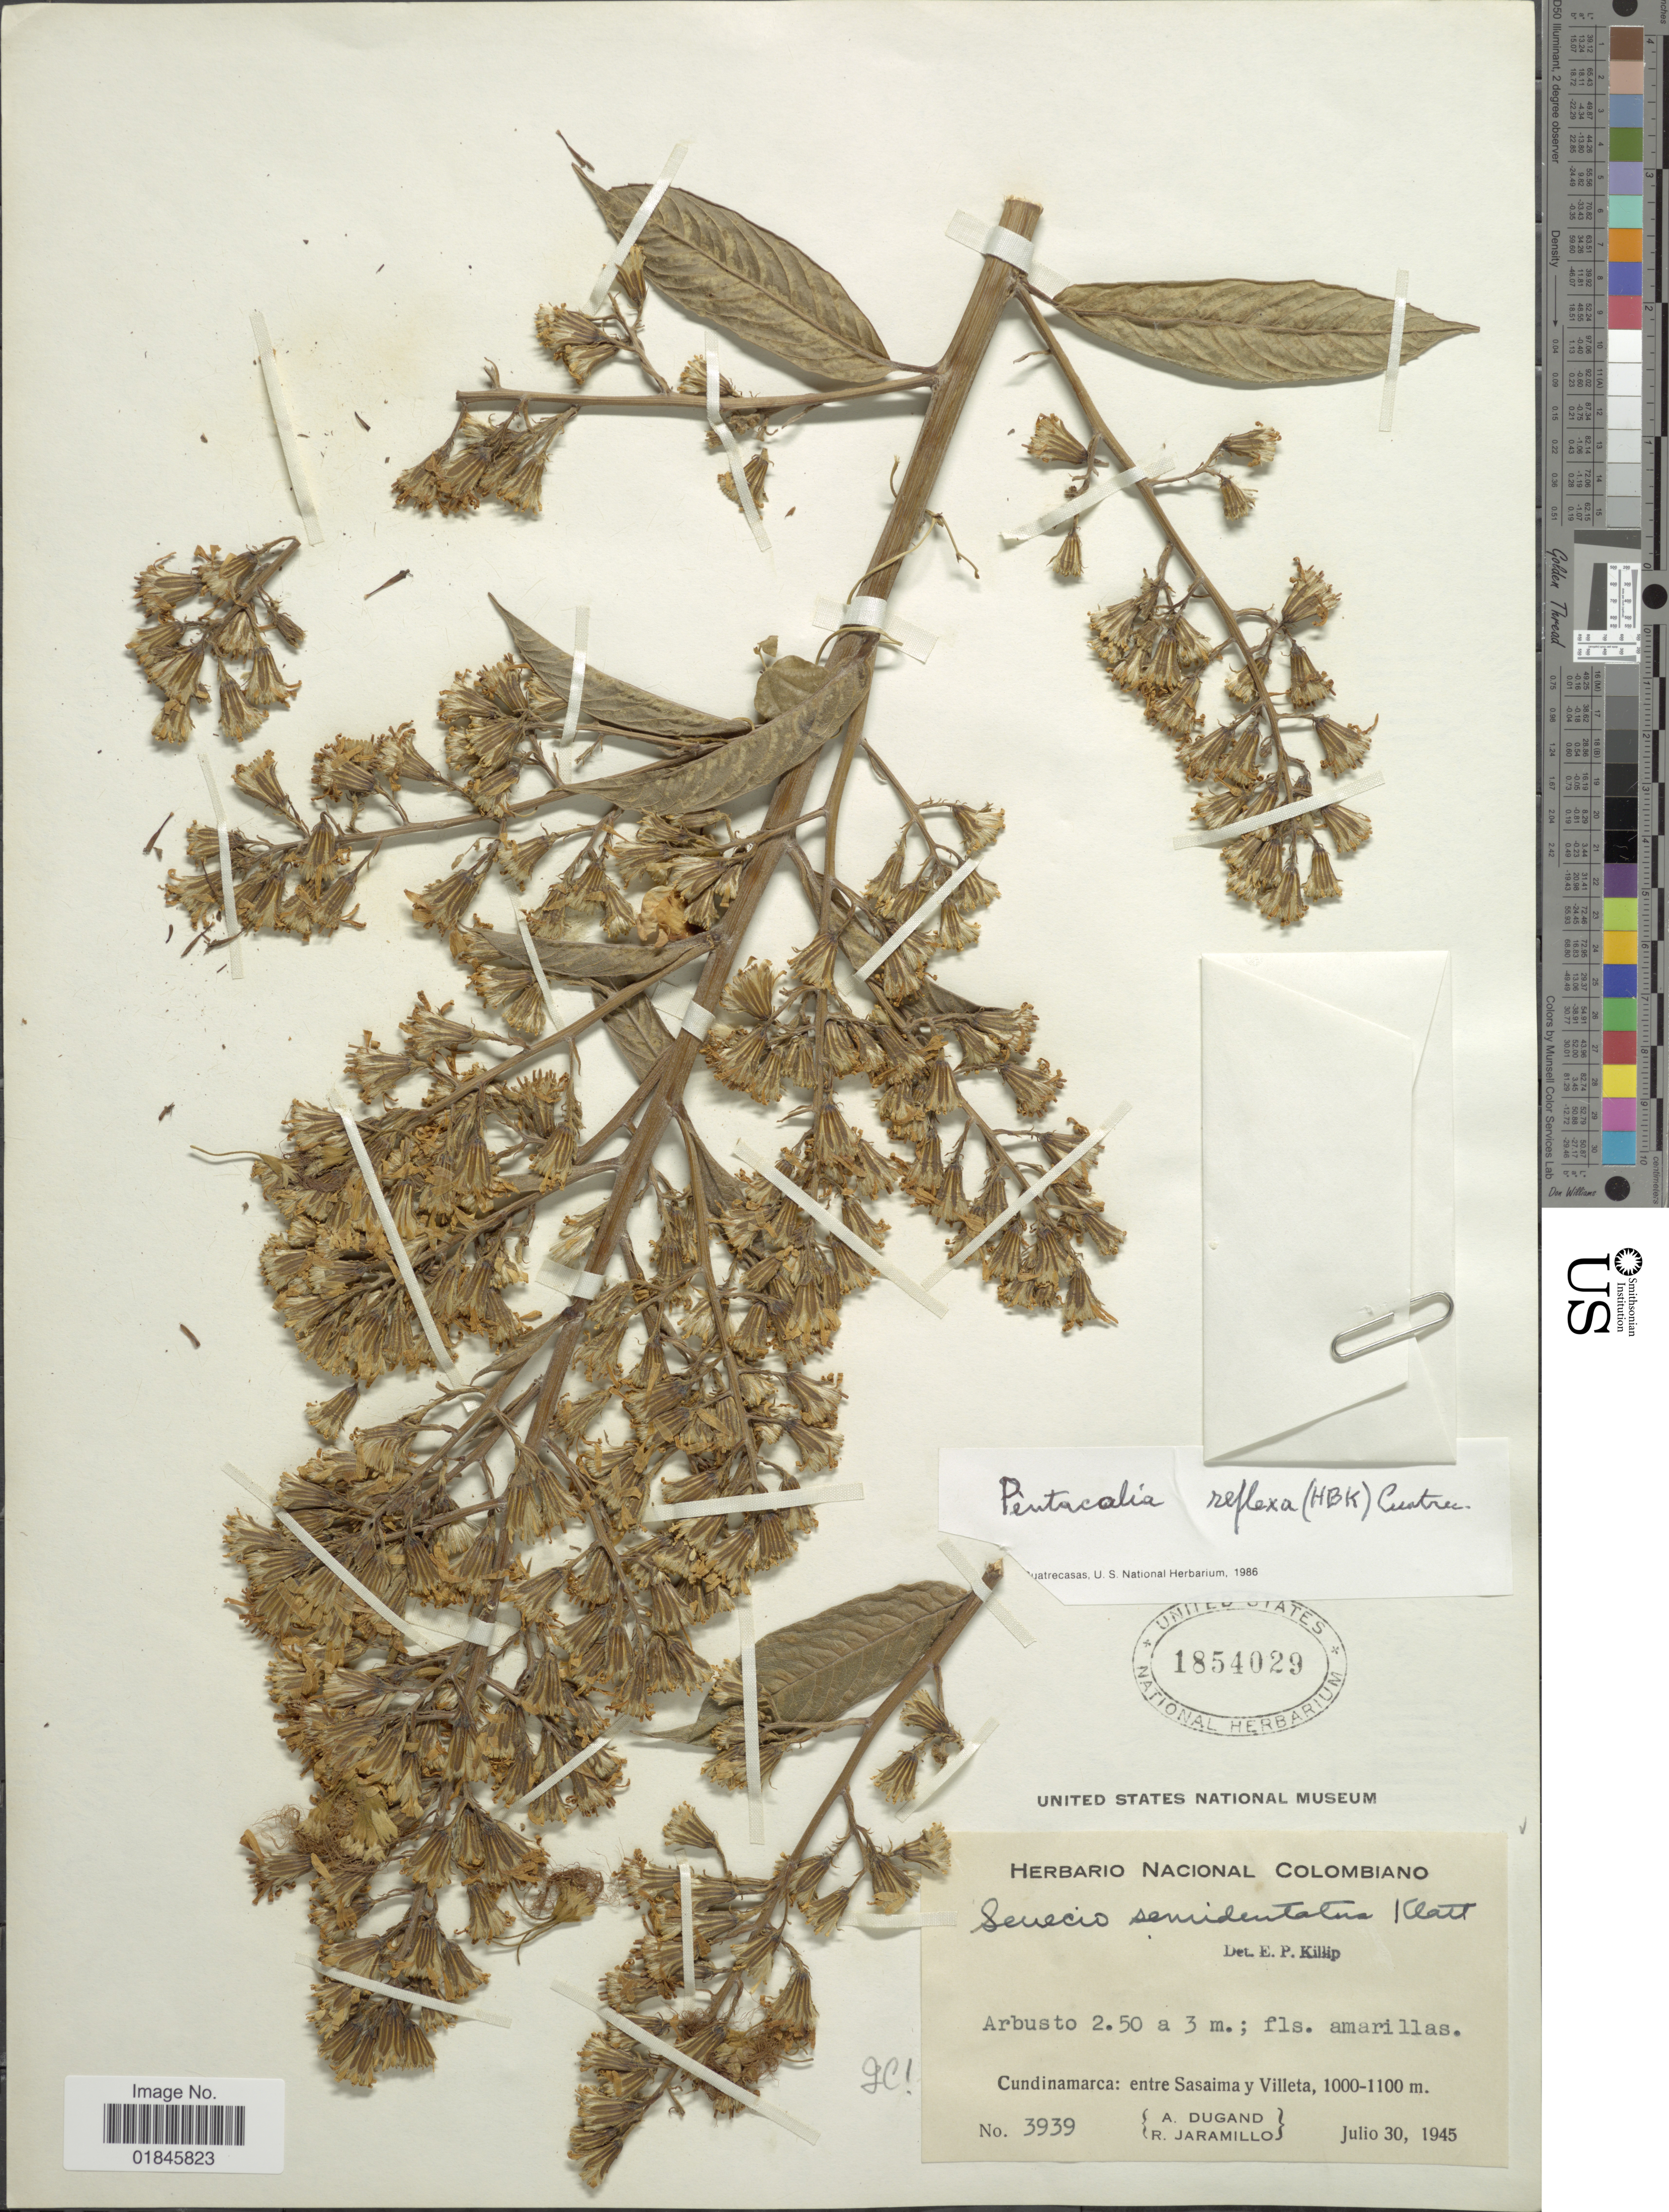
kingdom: Plantae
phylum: Tracheophyta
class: Magnoliopsida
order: Asterales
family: Asteraceae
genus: Pentacalia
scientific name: Pentacalia reflexa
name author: (Kunth) Cuatrec.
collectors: A. Dugand & R. Jaramillo M.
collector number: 3939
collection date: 1945-07-30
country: Colombia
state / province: Cundinamarca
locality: Cundinamarca: entre Sasaima y Villeta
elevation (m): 1000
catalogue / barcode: US 1854029